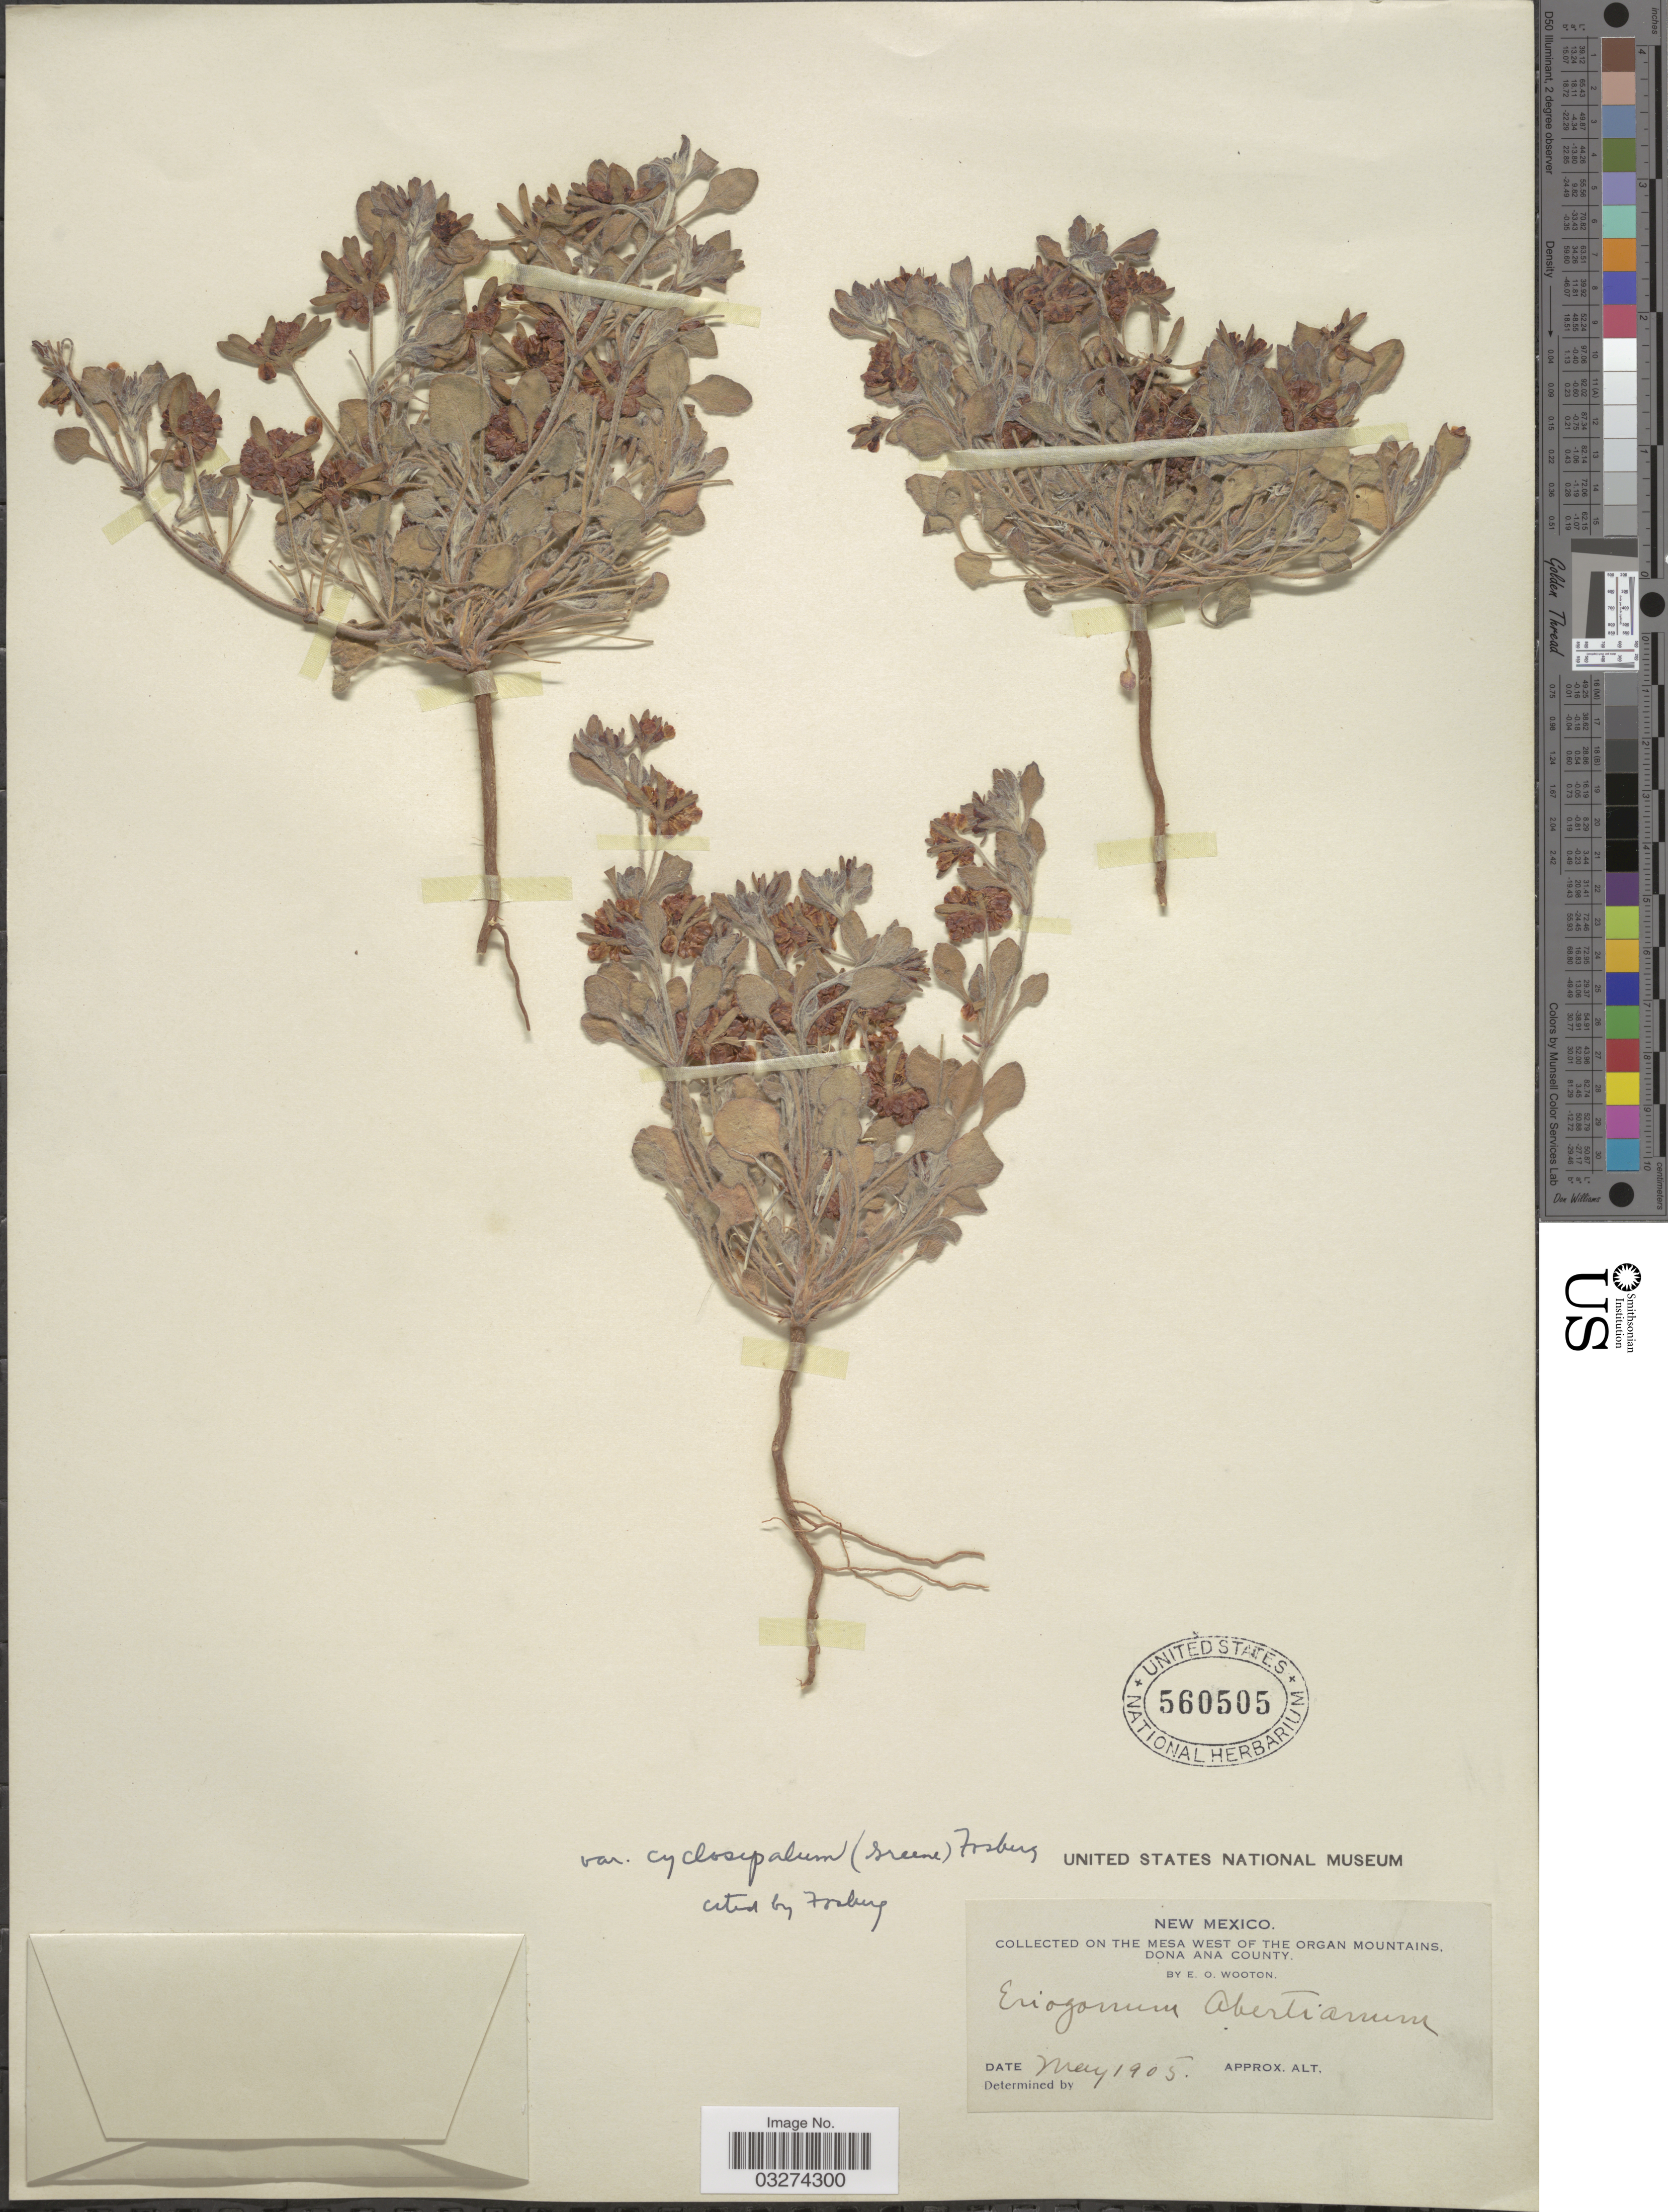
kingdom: Plantae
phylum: Tracheophyta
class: Magnoliopsida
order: Caryophyllales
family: Polygonaceae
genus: Eriogonum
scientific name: Eriogonum abertianum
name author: Torr.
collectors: E. O. Wooton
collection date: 1905-05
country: United States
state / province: New Mexico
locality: On the mesa west of the Organ Mountains, Dona Ana County.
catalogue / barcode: US 560505